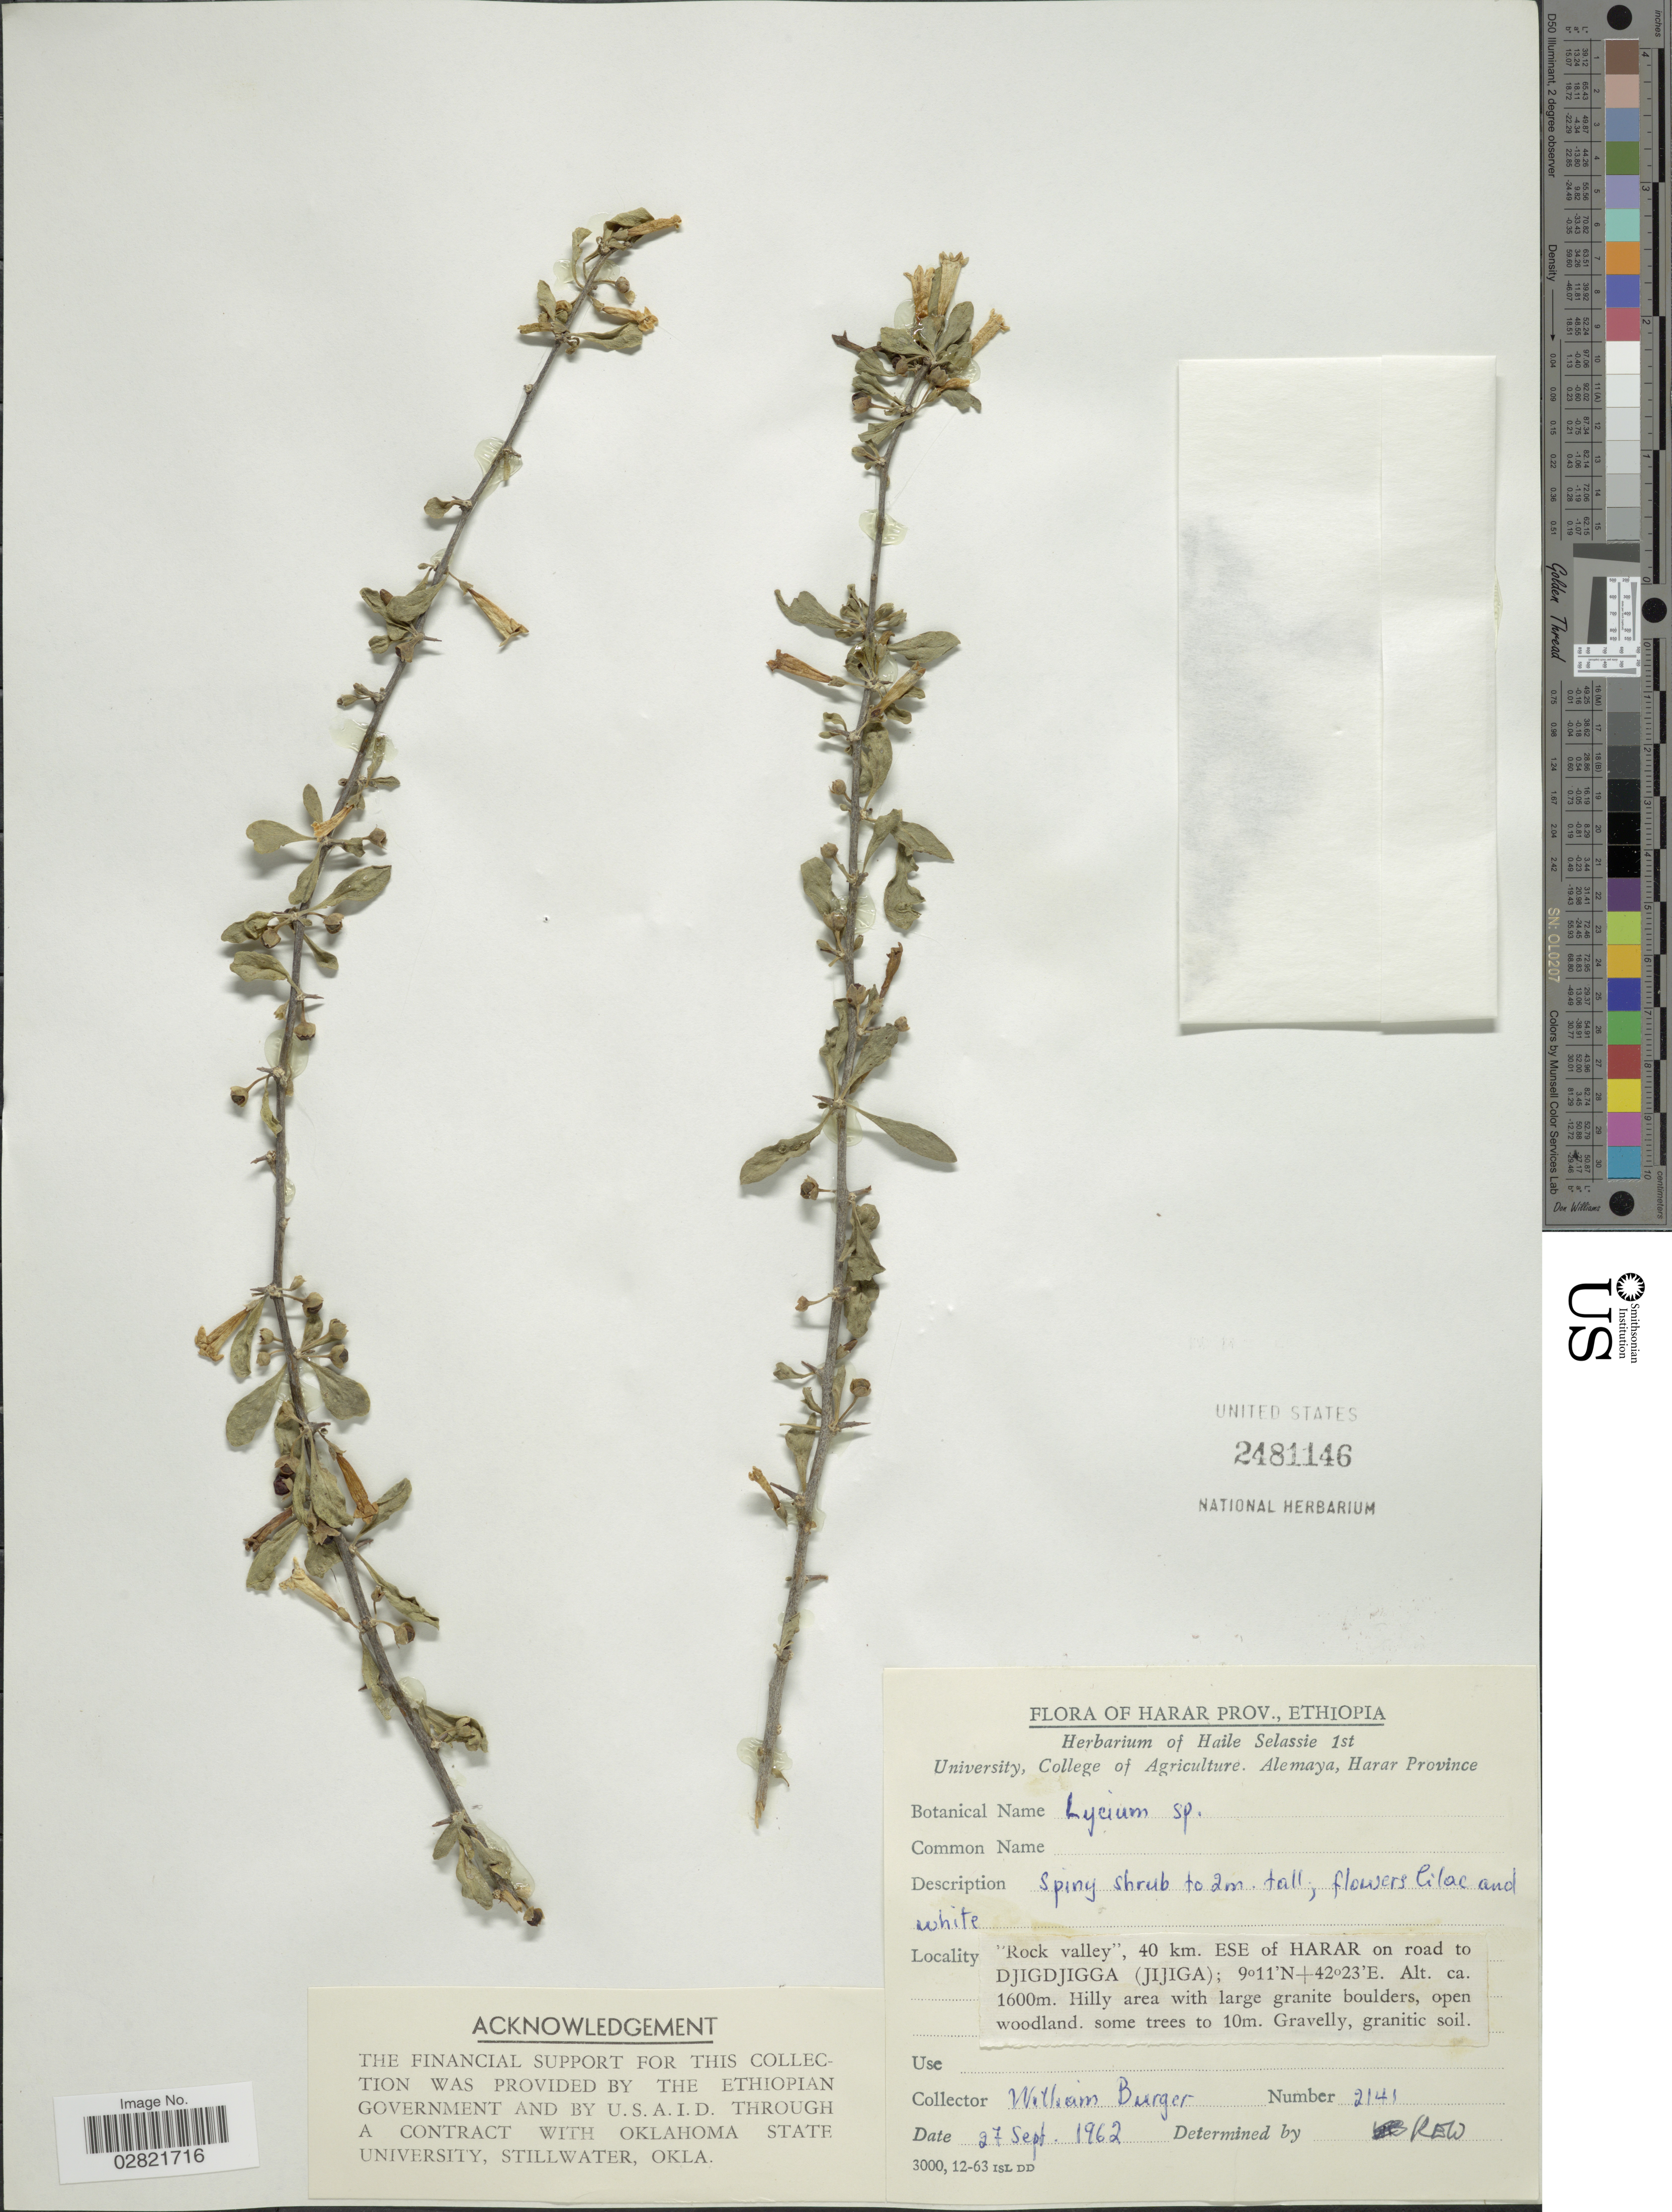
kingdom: Plantae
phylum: Tracheophyta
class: Magnoliopsida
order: Solanales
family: Solanaceae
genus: Lycium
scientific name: Lycium sp.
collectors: W. Burger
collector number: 2141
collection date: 1962-09-27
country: Ethiopia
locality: Harar Prov. "Rock valley", 40 km. ESE of Harar on road to Djigdjigga (Jijiga).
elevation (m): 1600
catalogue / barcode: US 2481146